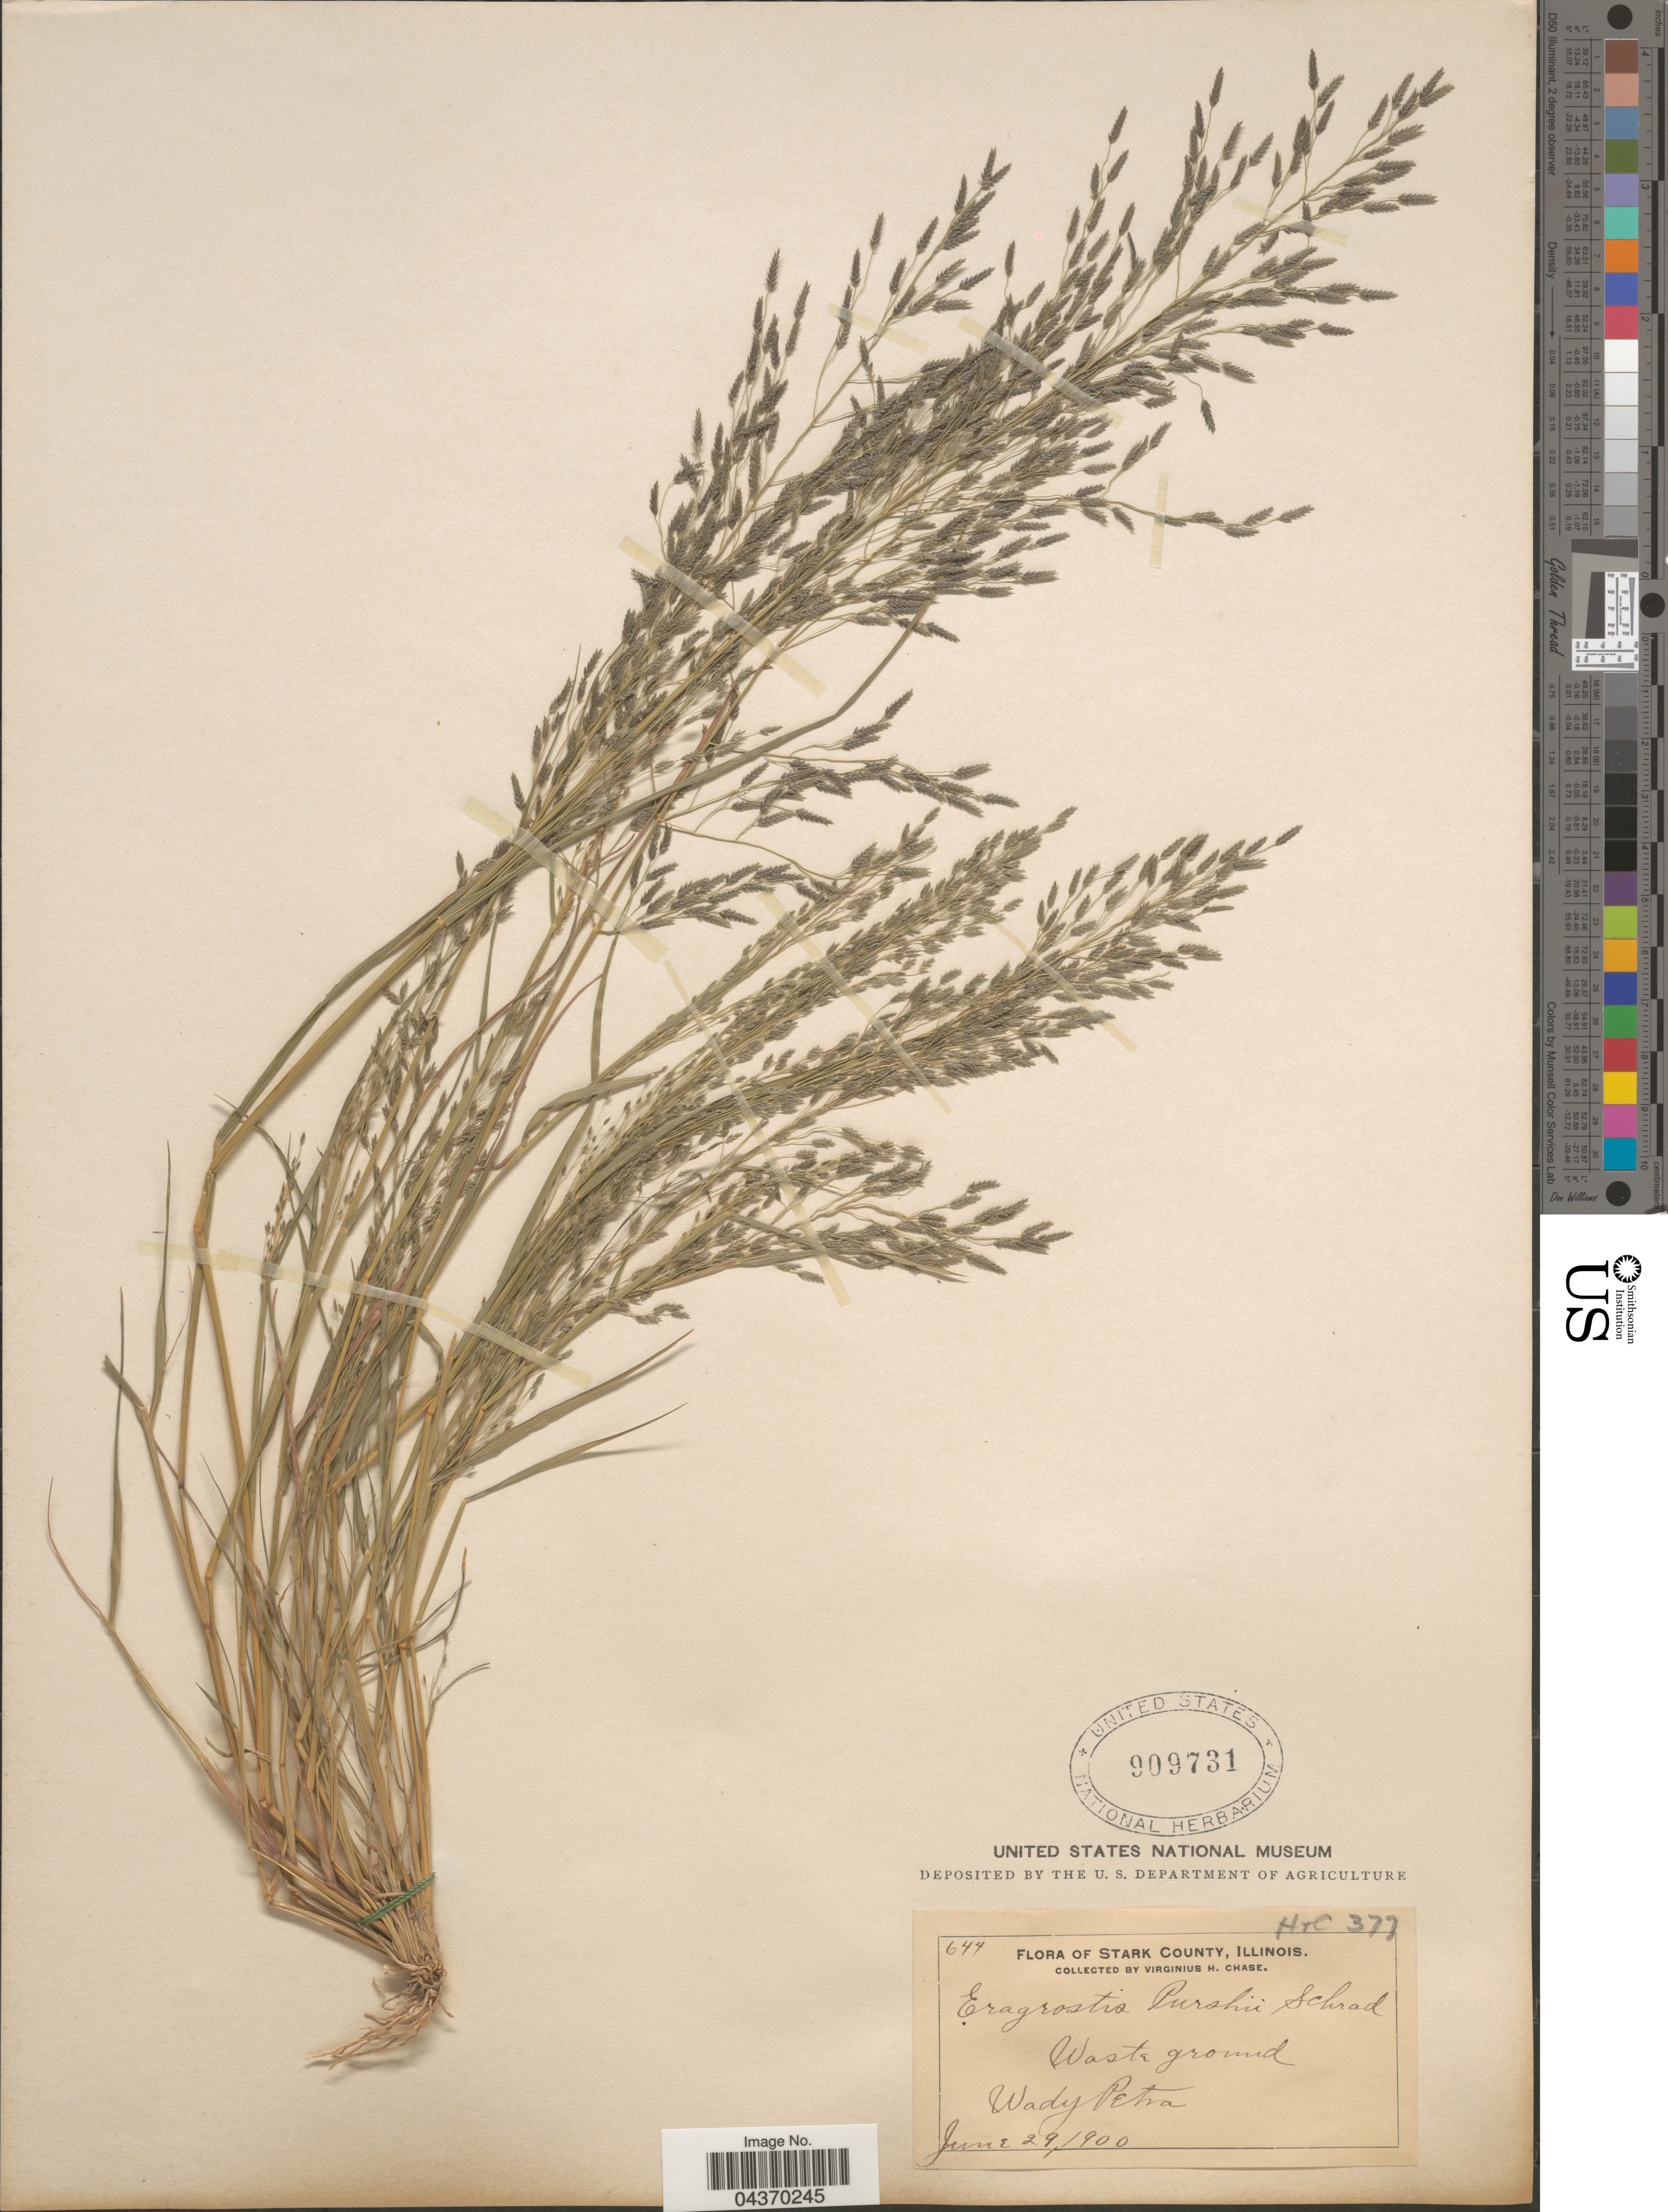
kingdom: Plantae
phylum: Tracheophyta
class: Liliopsida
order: Poales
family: Poaceae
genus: Eragrostis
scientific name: Eragrostis pectinacea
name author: (Michx.) Nees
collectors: V. H. Chase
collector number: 644?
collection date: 1900-06-29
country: United States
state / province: Illinois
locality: Stark County. Wady Petra.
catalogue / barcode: US 909731